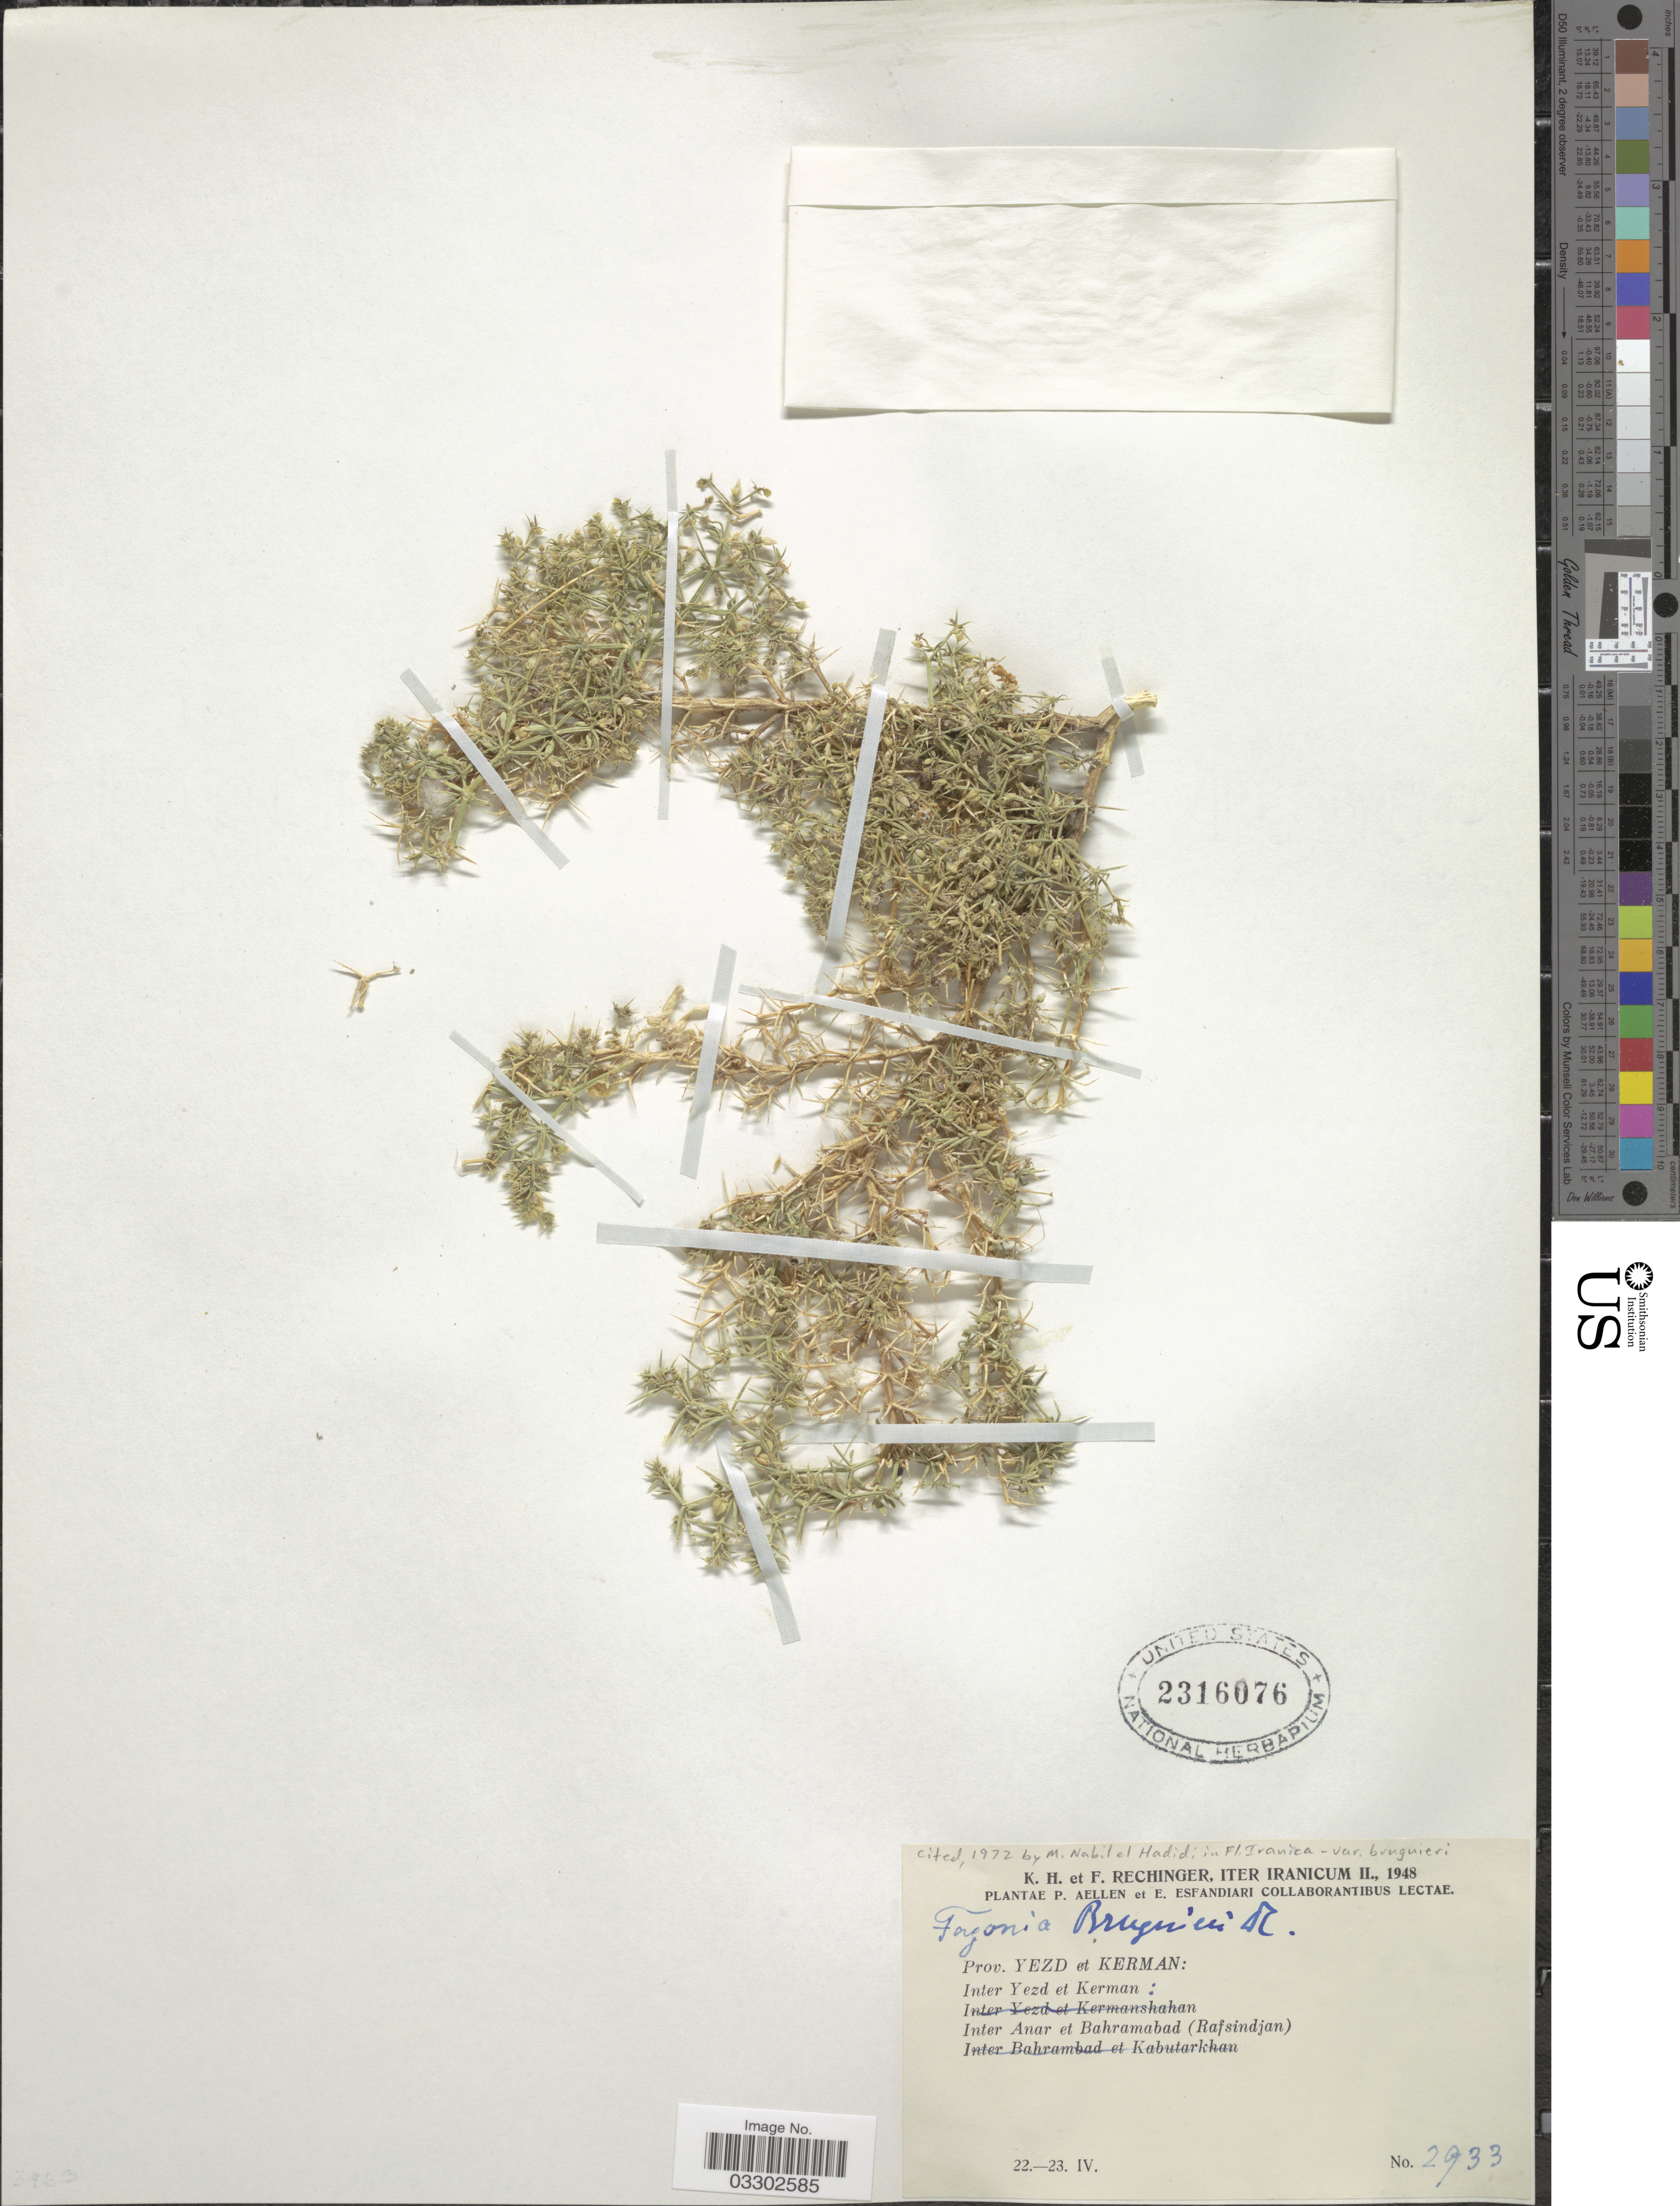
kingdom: Plantae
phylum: Tracheophyta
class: Magnoliopsida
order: Zygophyllales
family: Zygophyllaceae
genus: Fagonia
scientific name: Fagonia bruguieri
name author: DC.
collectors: P. Aellen, E. Esfandiari, K. H. Rechinger & F. Rechinger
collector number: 2933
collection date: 1948-04-22/1948-04-23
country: Iran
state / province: Kerman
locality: Prov. Yezd et Kerman: Inter Yezd et Kerman. Inter Anar et Bahramabad (Rafsindjan).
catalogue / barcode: US 2316076